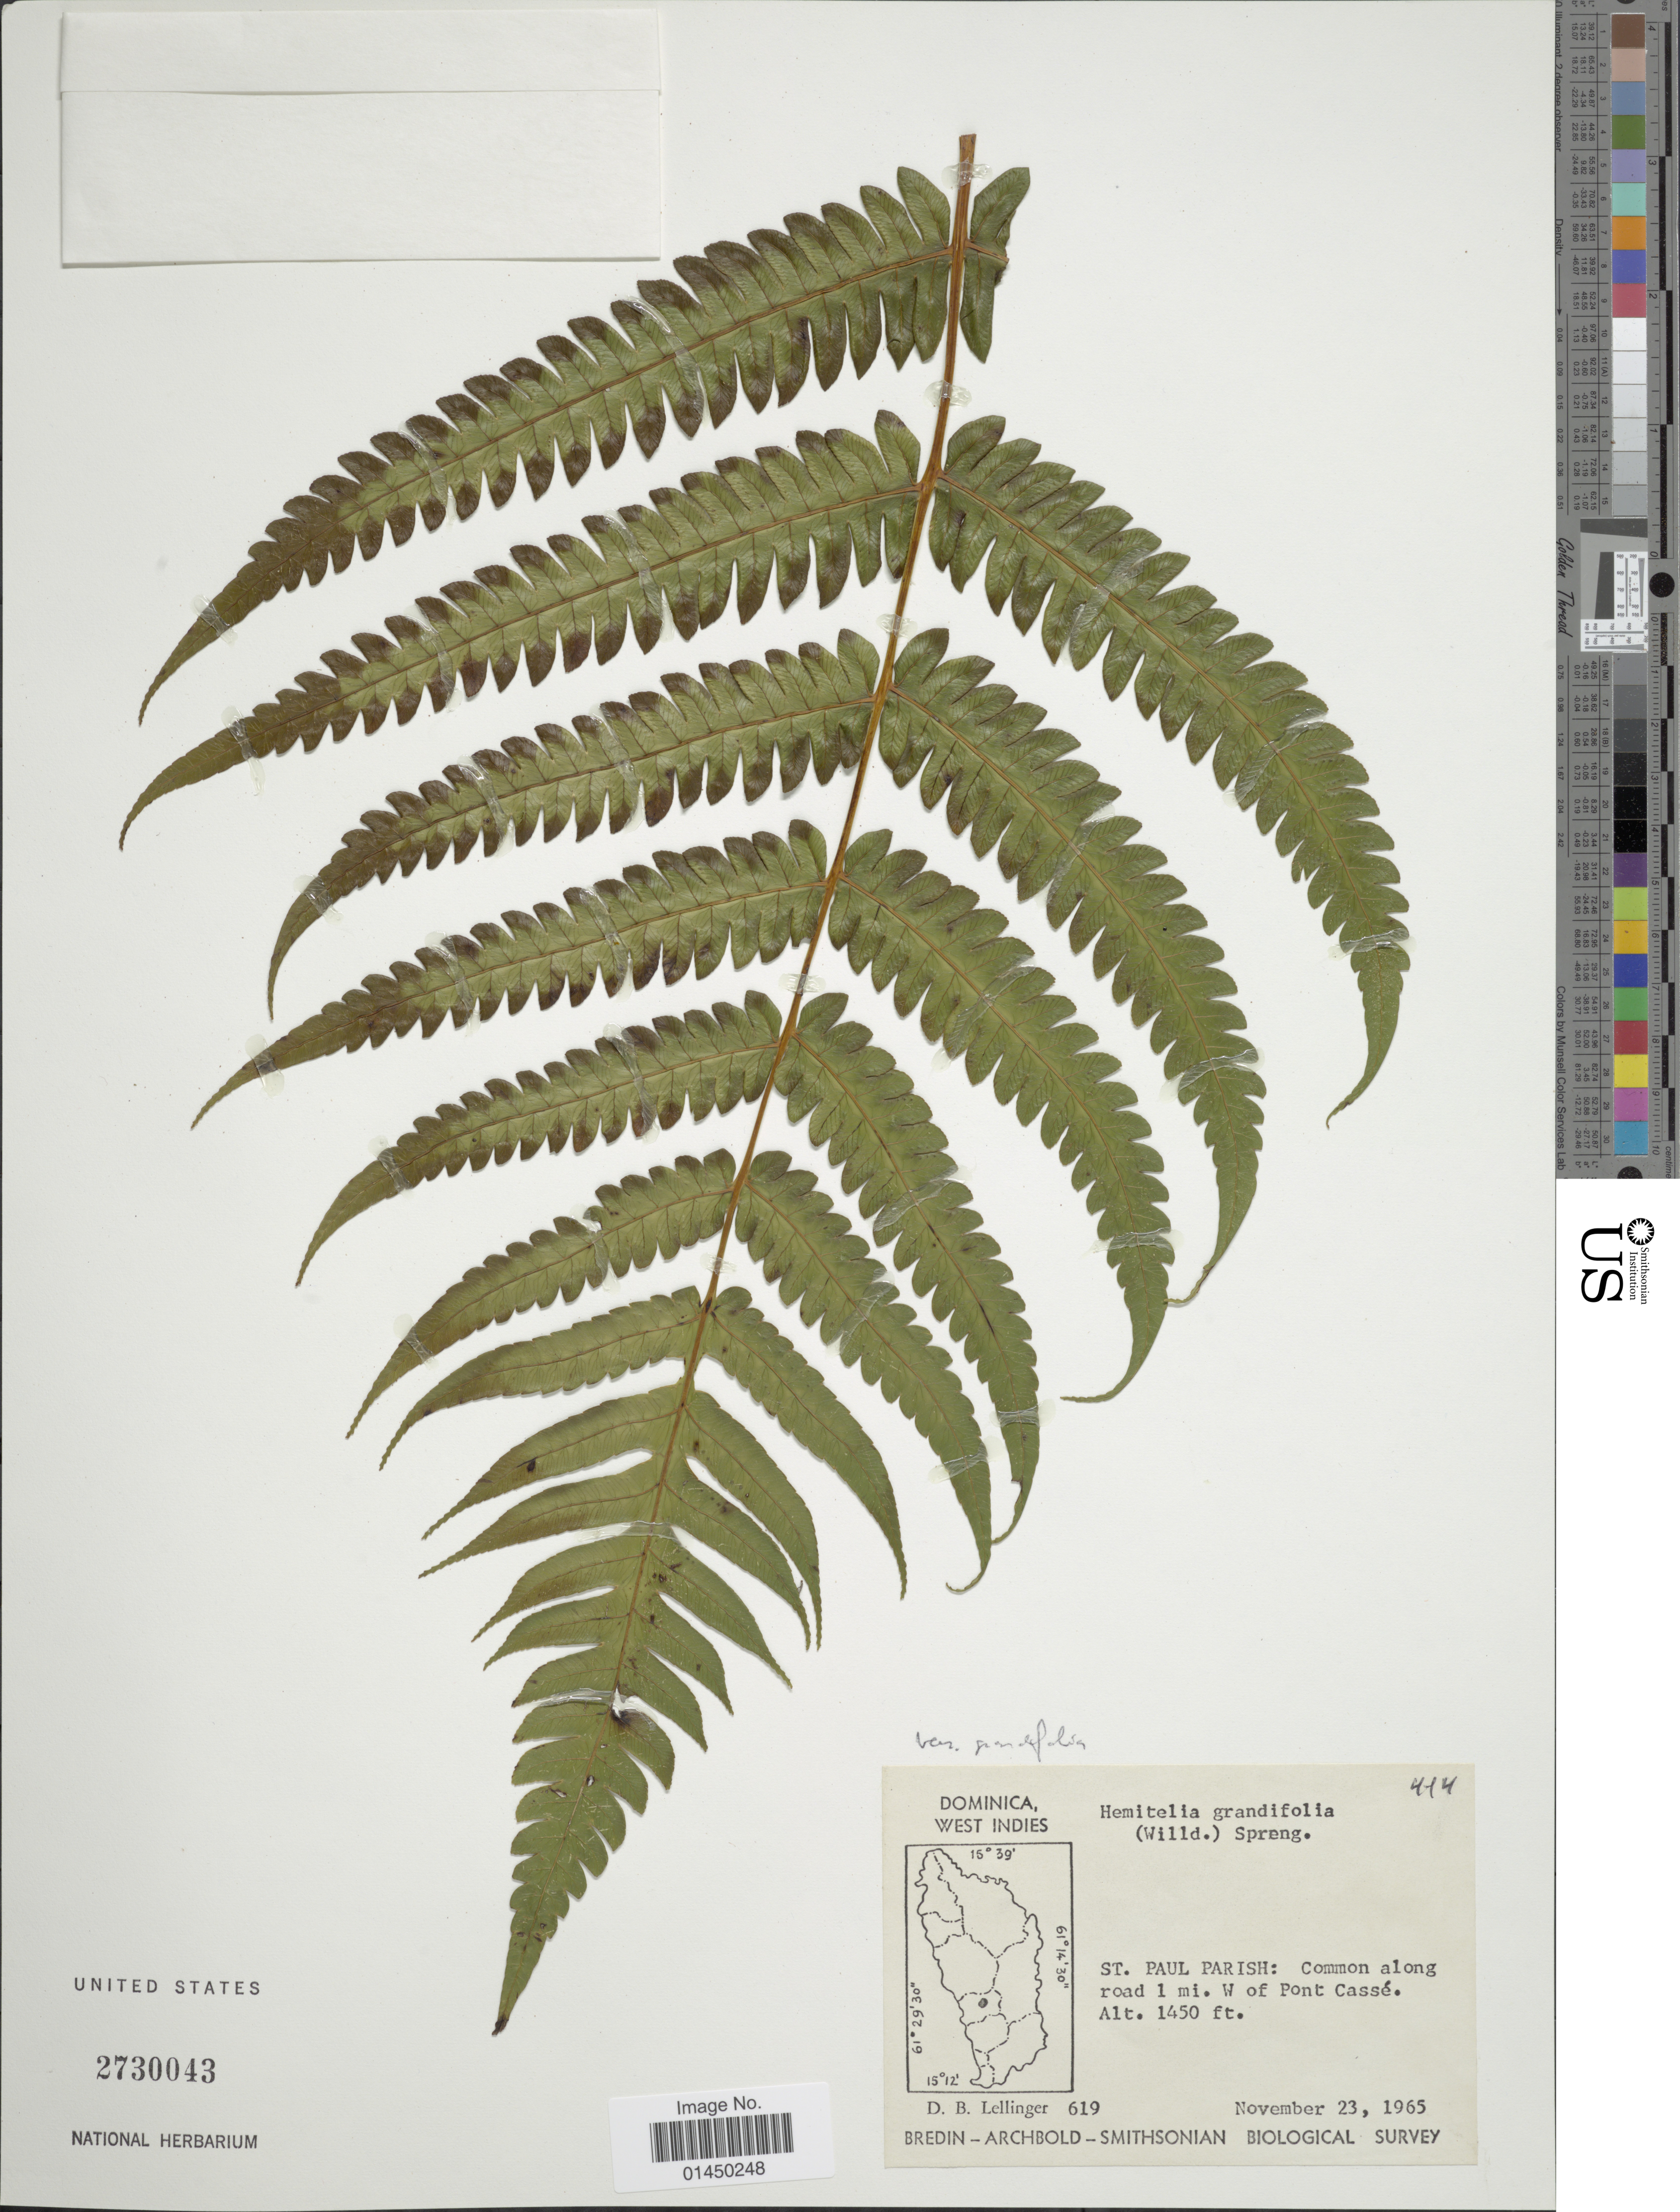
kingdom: Plantae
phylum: Tracheophyta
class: Polypodiopsida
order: Cyatheales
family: Cyatheaceae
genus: Cyathea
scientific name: Cyathea grandifolia var. grandifolia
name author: Willd.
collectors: D. B. Lellinger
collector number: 619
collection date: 1965-11-23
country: Dominica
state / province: St. Paul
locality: Common along road 1 mi. W of Pont Casse.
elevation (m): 442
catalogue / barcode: US 2730043